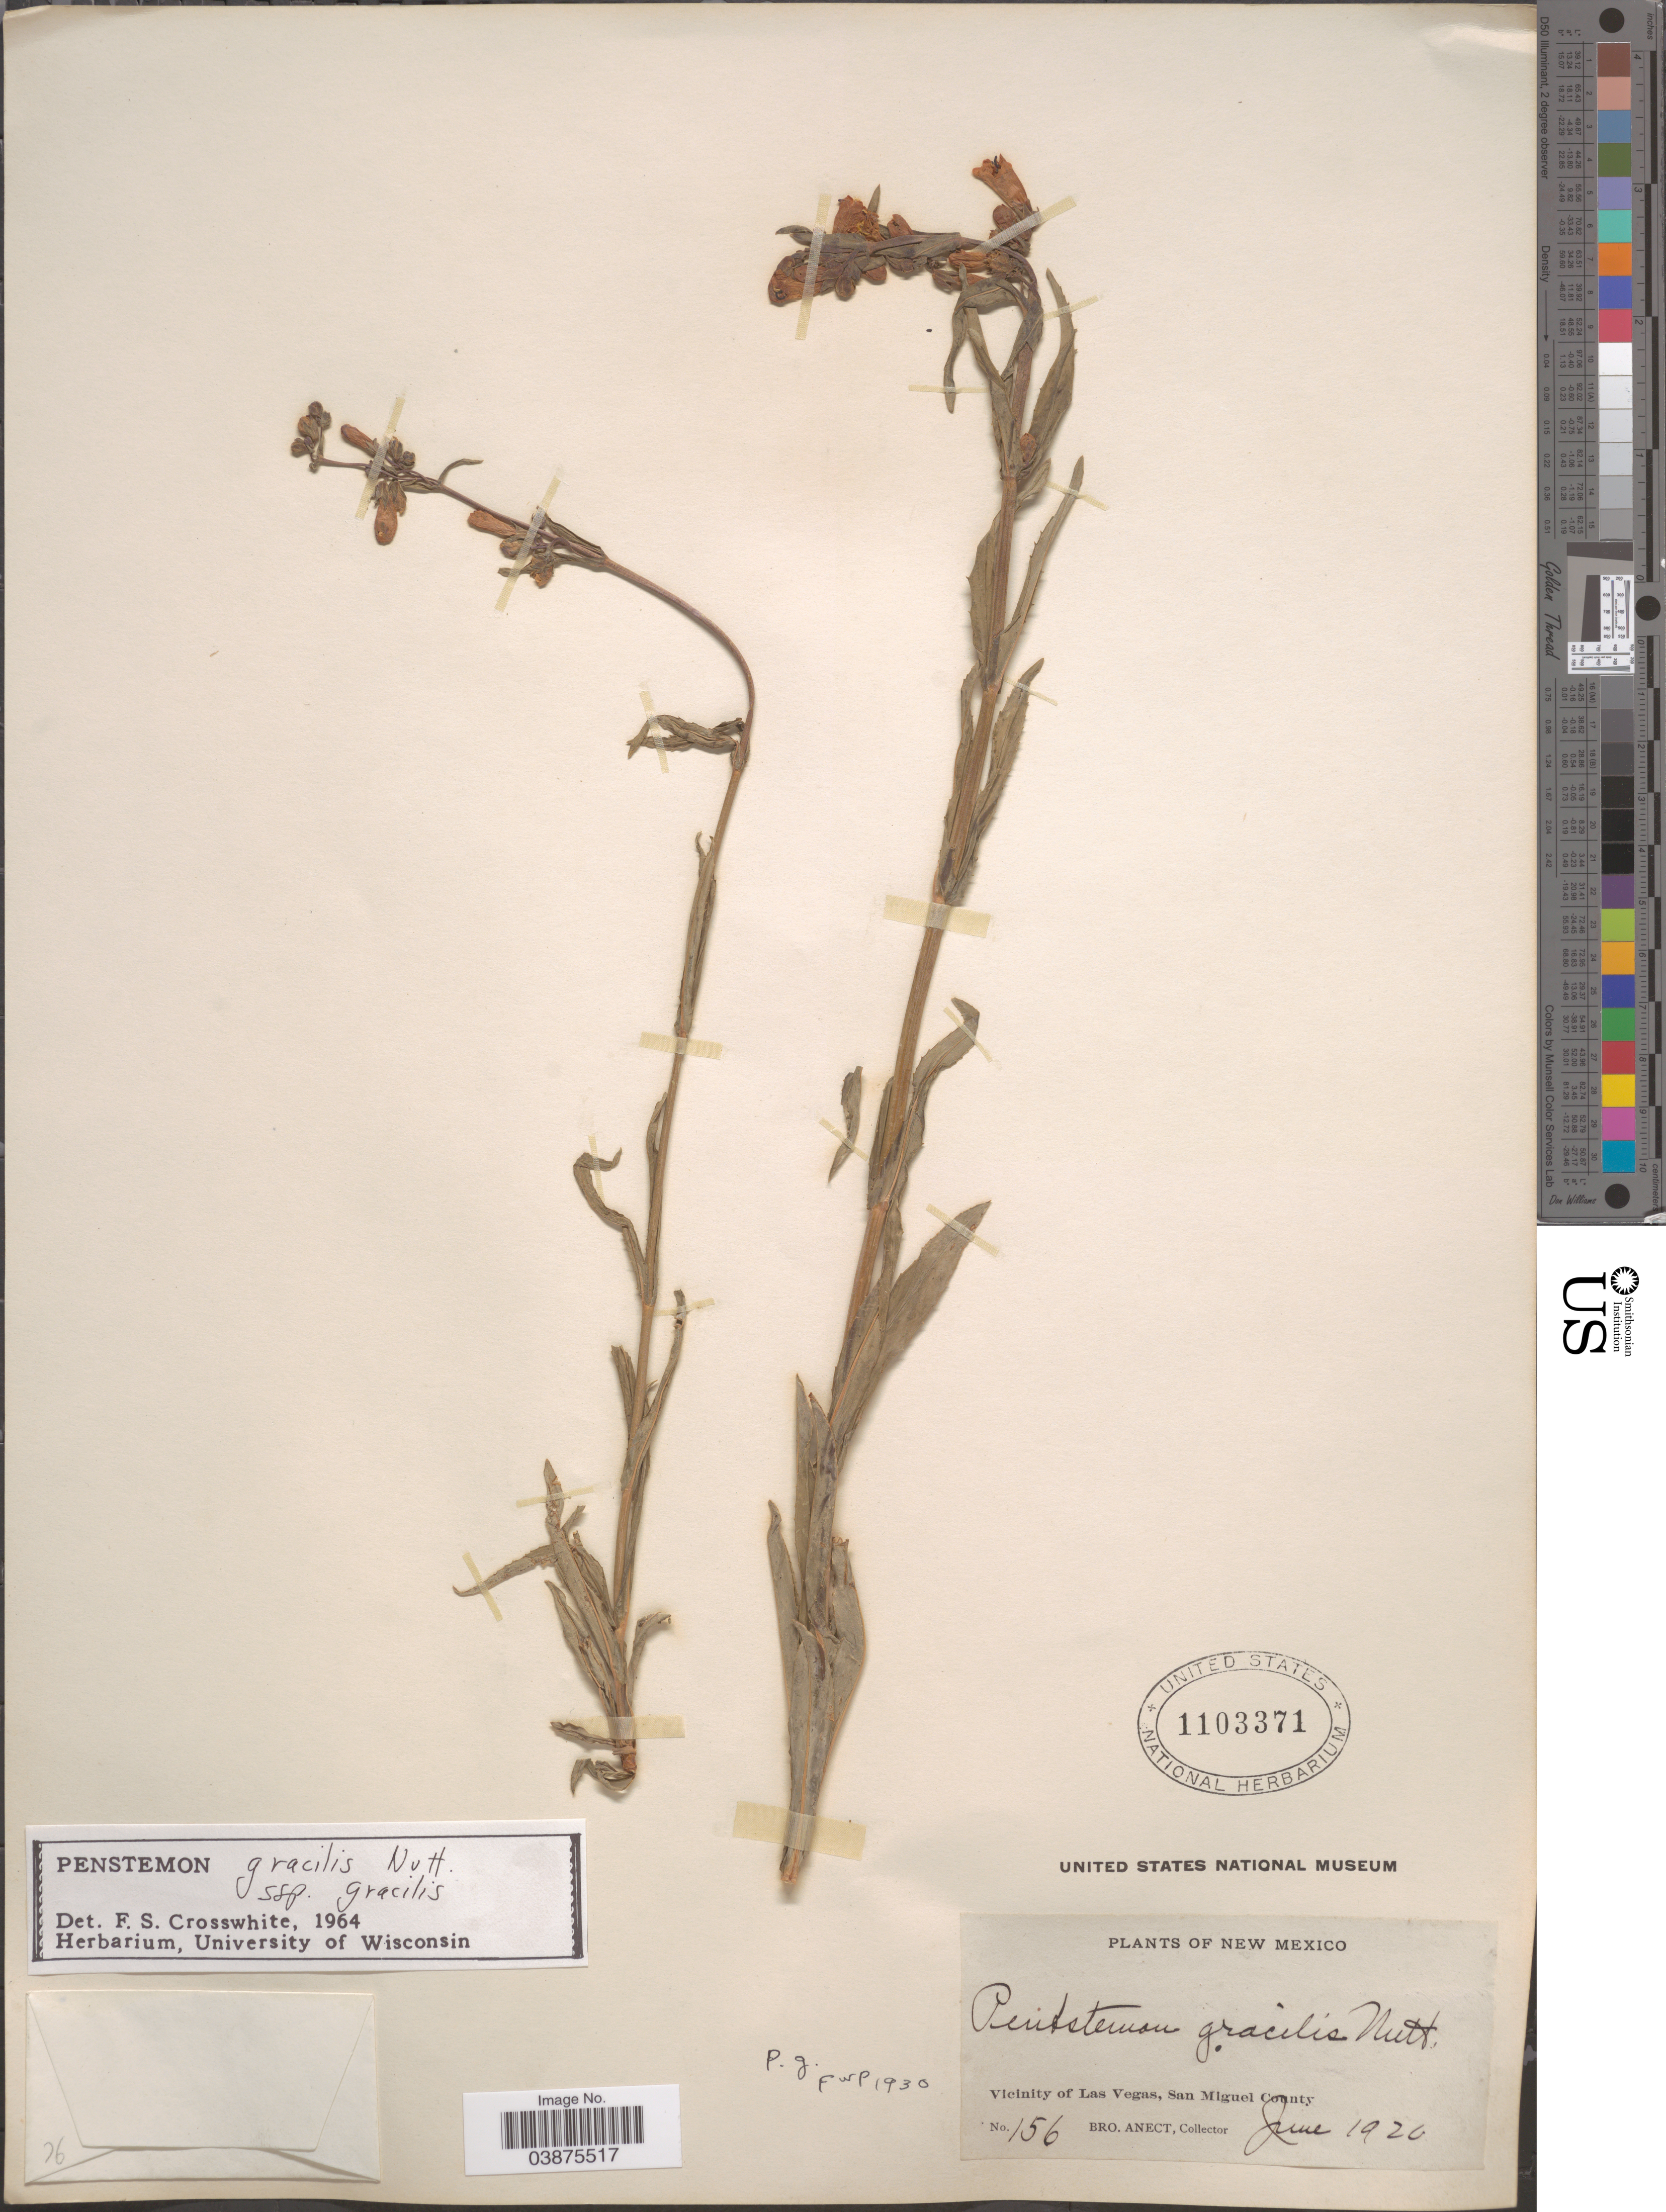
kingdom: Plantae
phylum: Tracheophyta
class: Magnoliopsida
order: Lamiales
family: Plantaginaceae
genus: Penstemon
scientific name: Penstemon gracilis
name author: Nutt.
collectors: B. Anect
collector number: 156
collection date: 1920-06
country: United States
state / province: New Mexico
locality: Vicinity of Las Vegas, San Miguel County.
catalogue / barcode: US 1103371